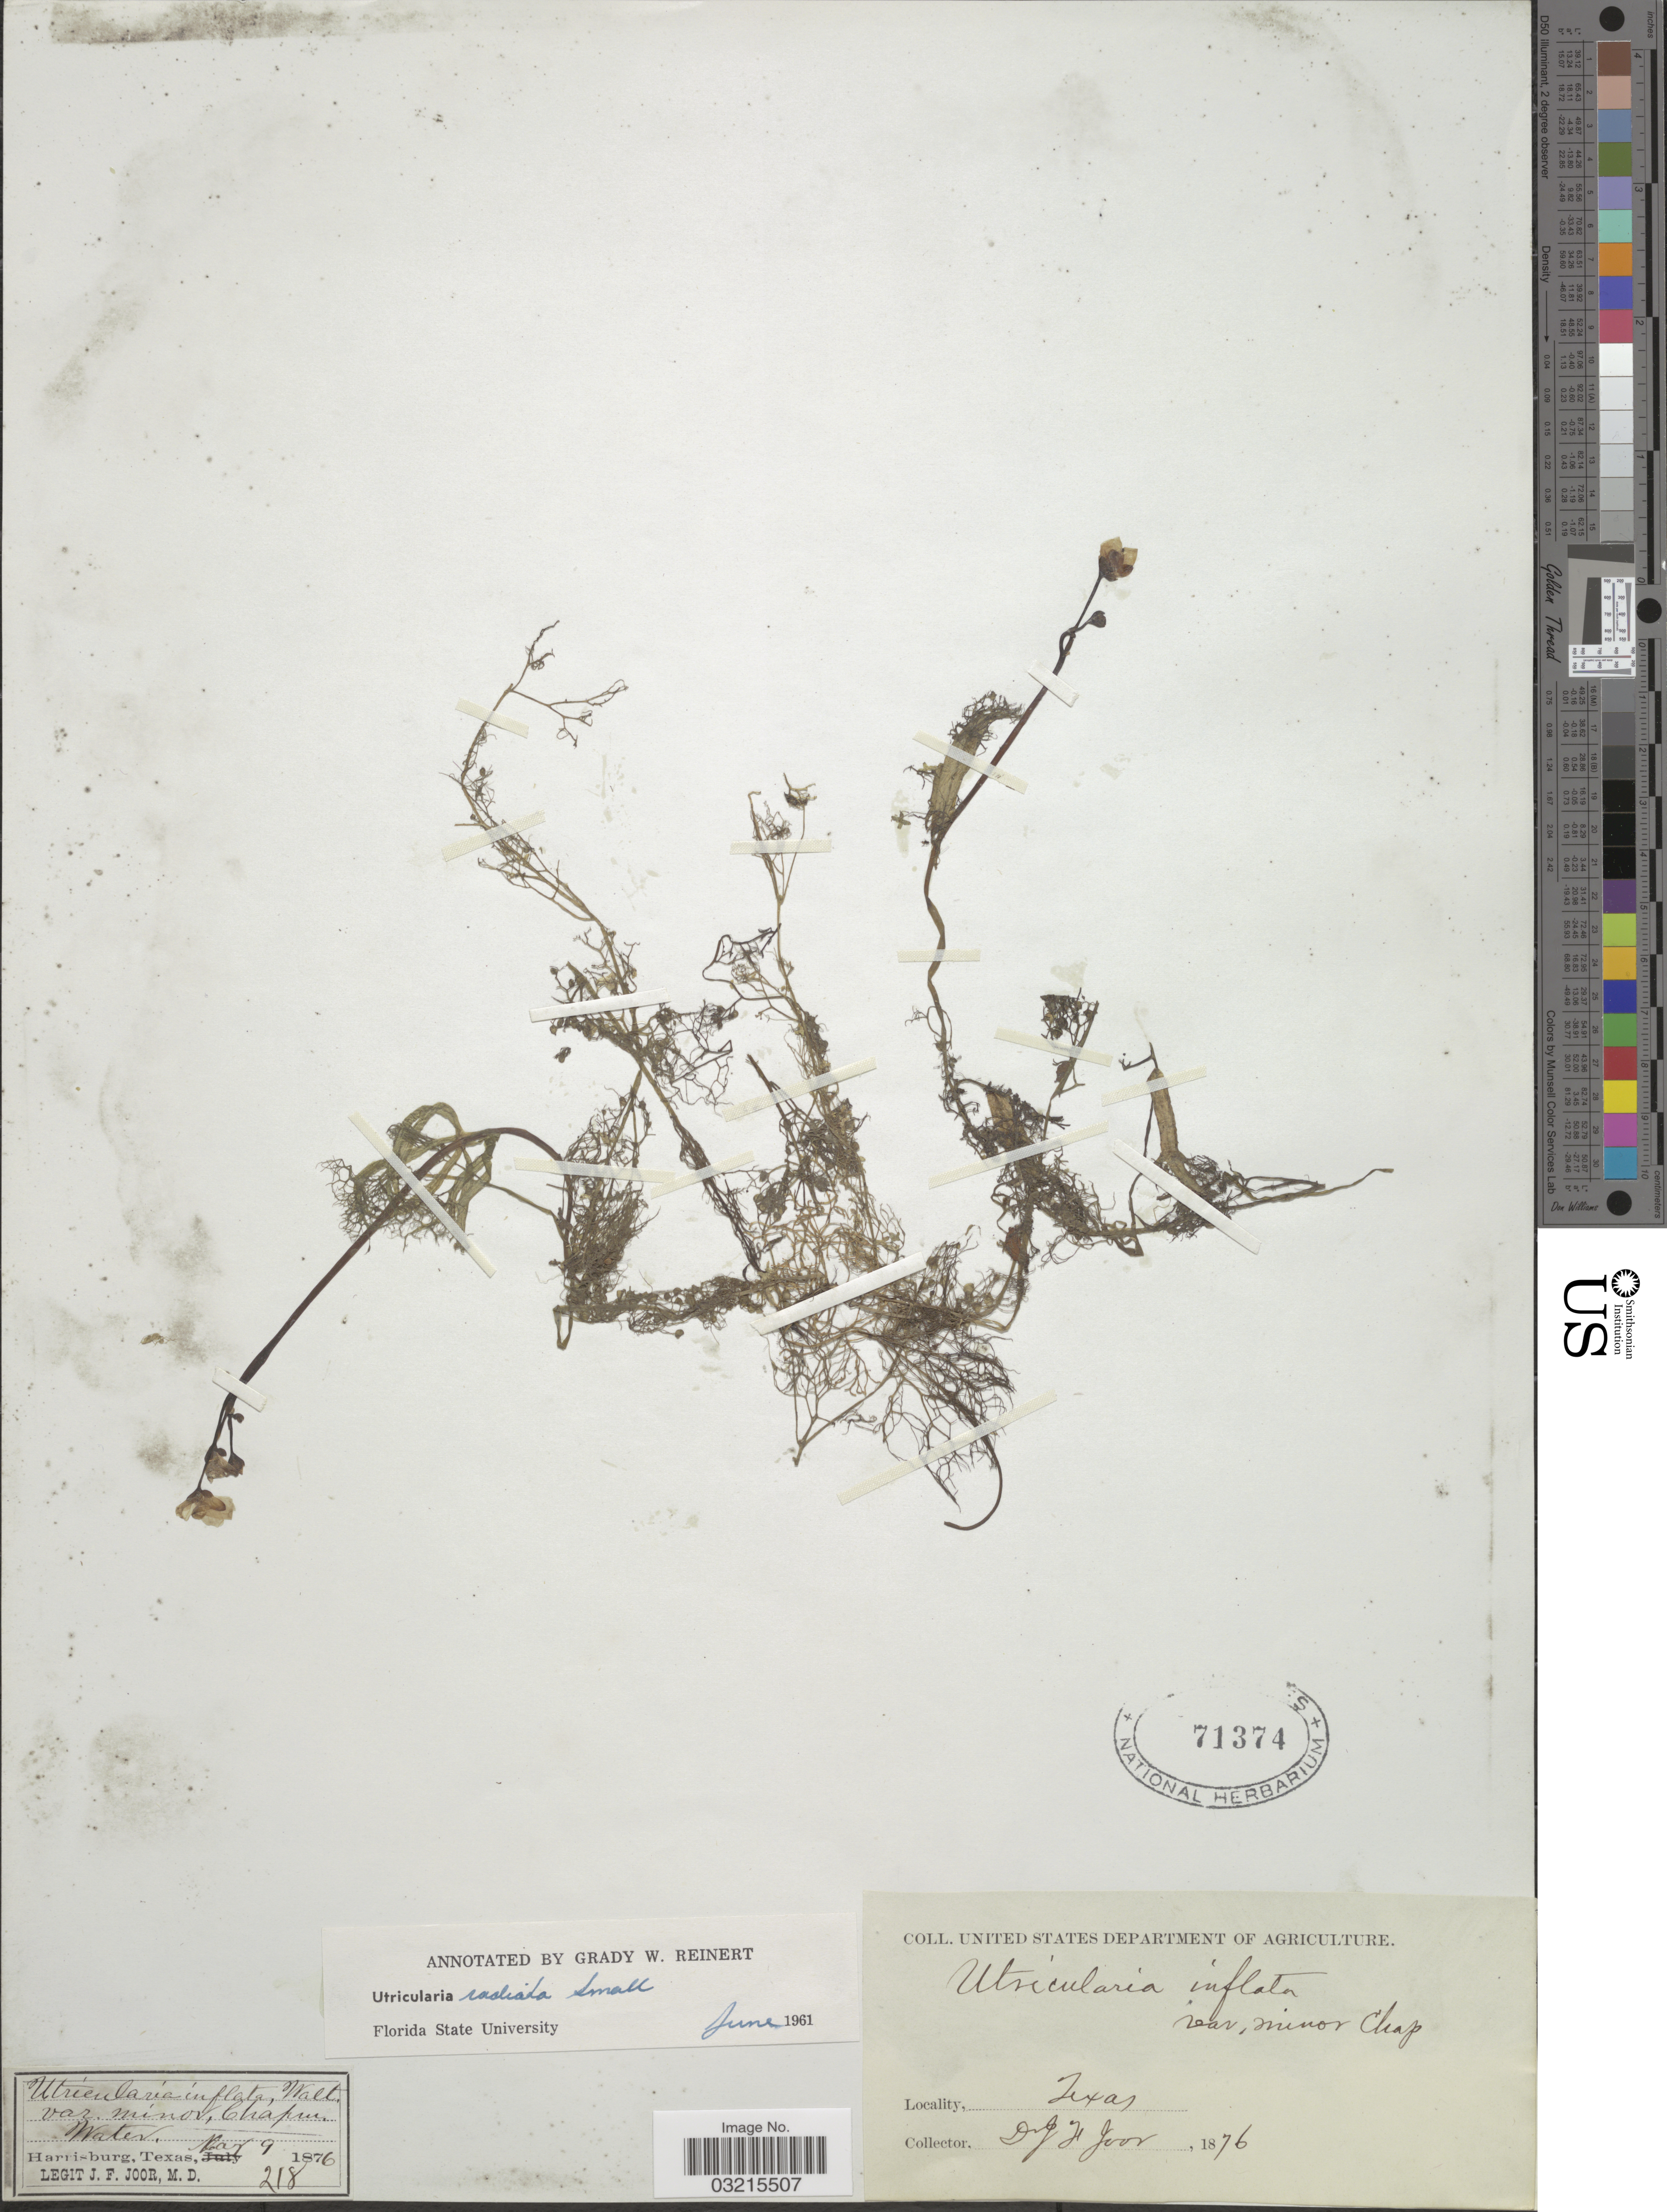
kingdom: Plantae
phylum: Tracheophyta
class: Magnoliopsida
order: Lamiales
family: Lentibulariaceae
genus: Utricularia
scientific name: Utricularia radiata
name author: Small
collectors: J. F. Joor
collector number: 218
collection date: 1876-03-09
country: United States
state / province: Texas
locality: Harrisburg, Texas.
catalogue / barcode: US 71374